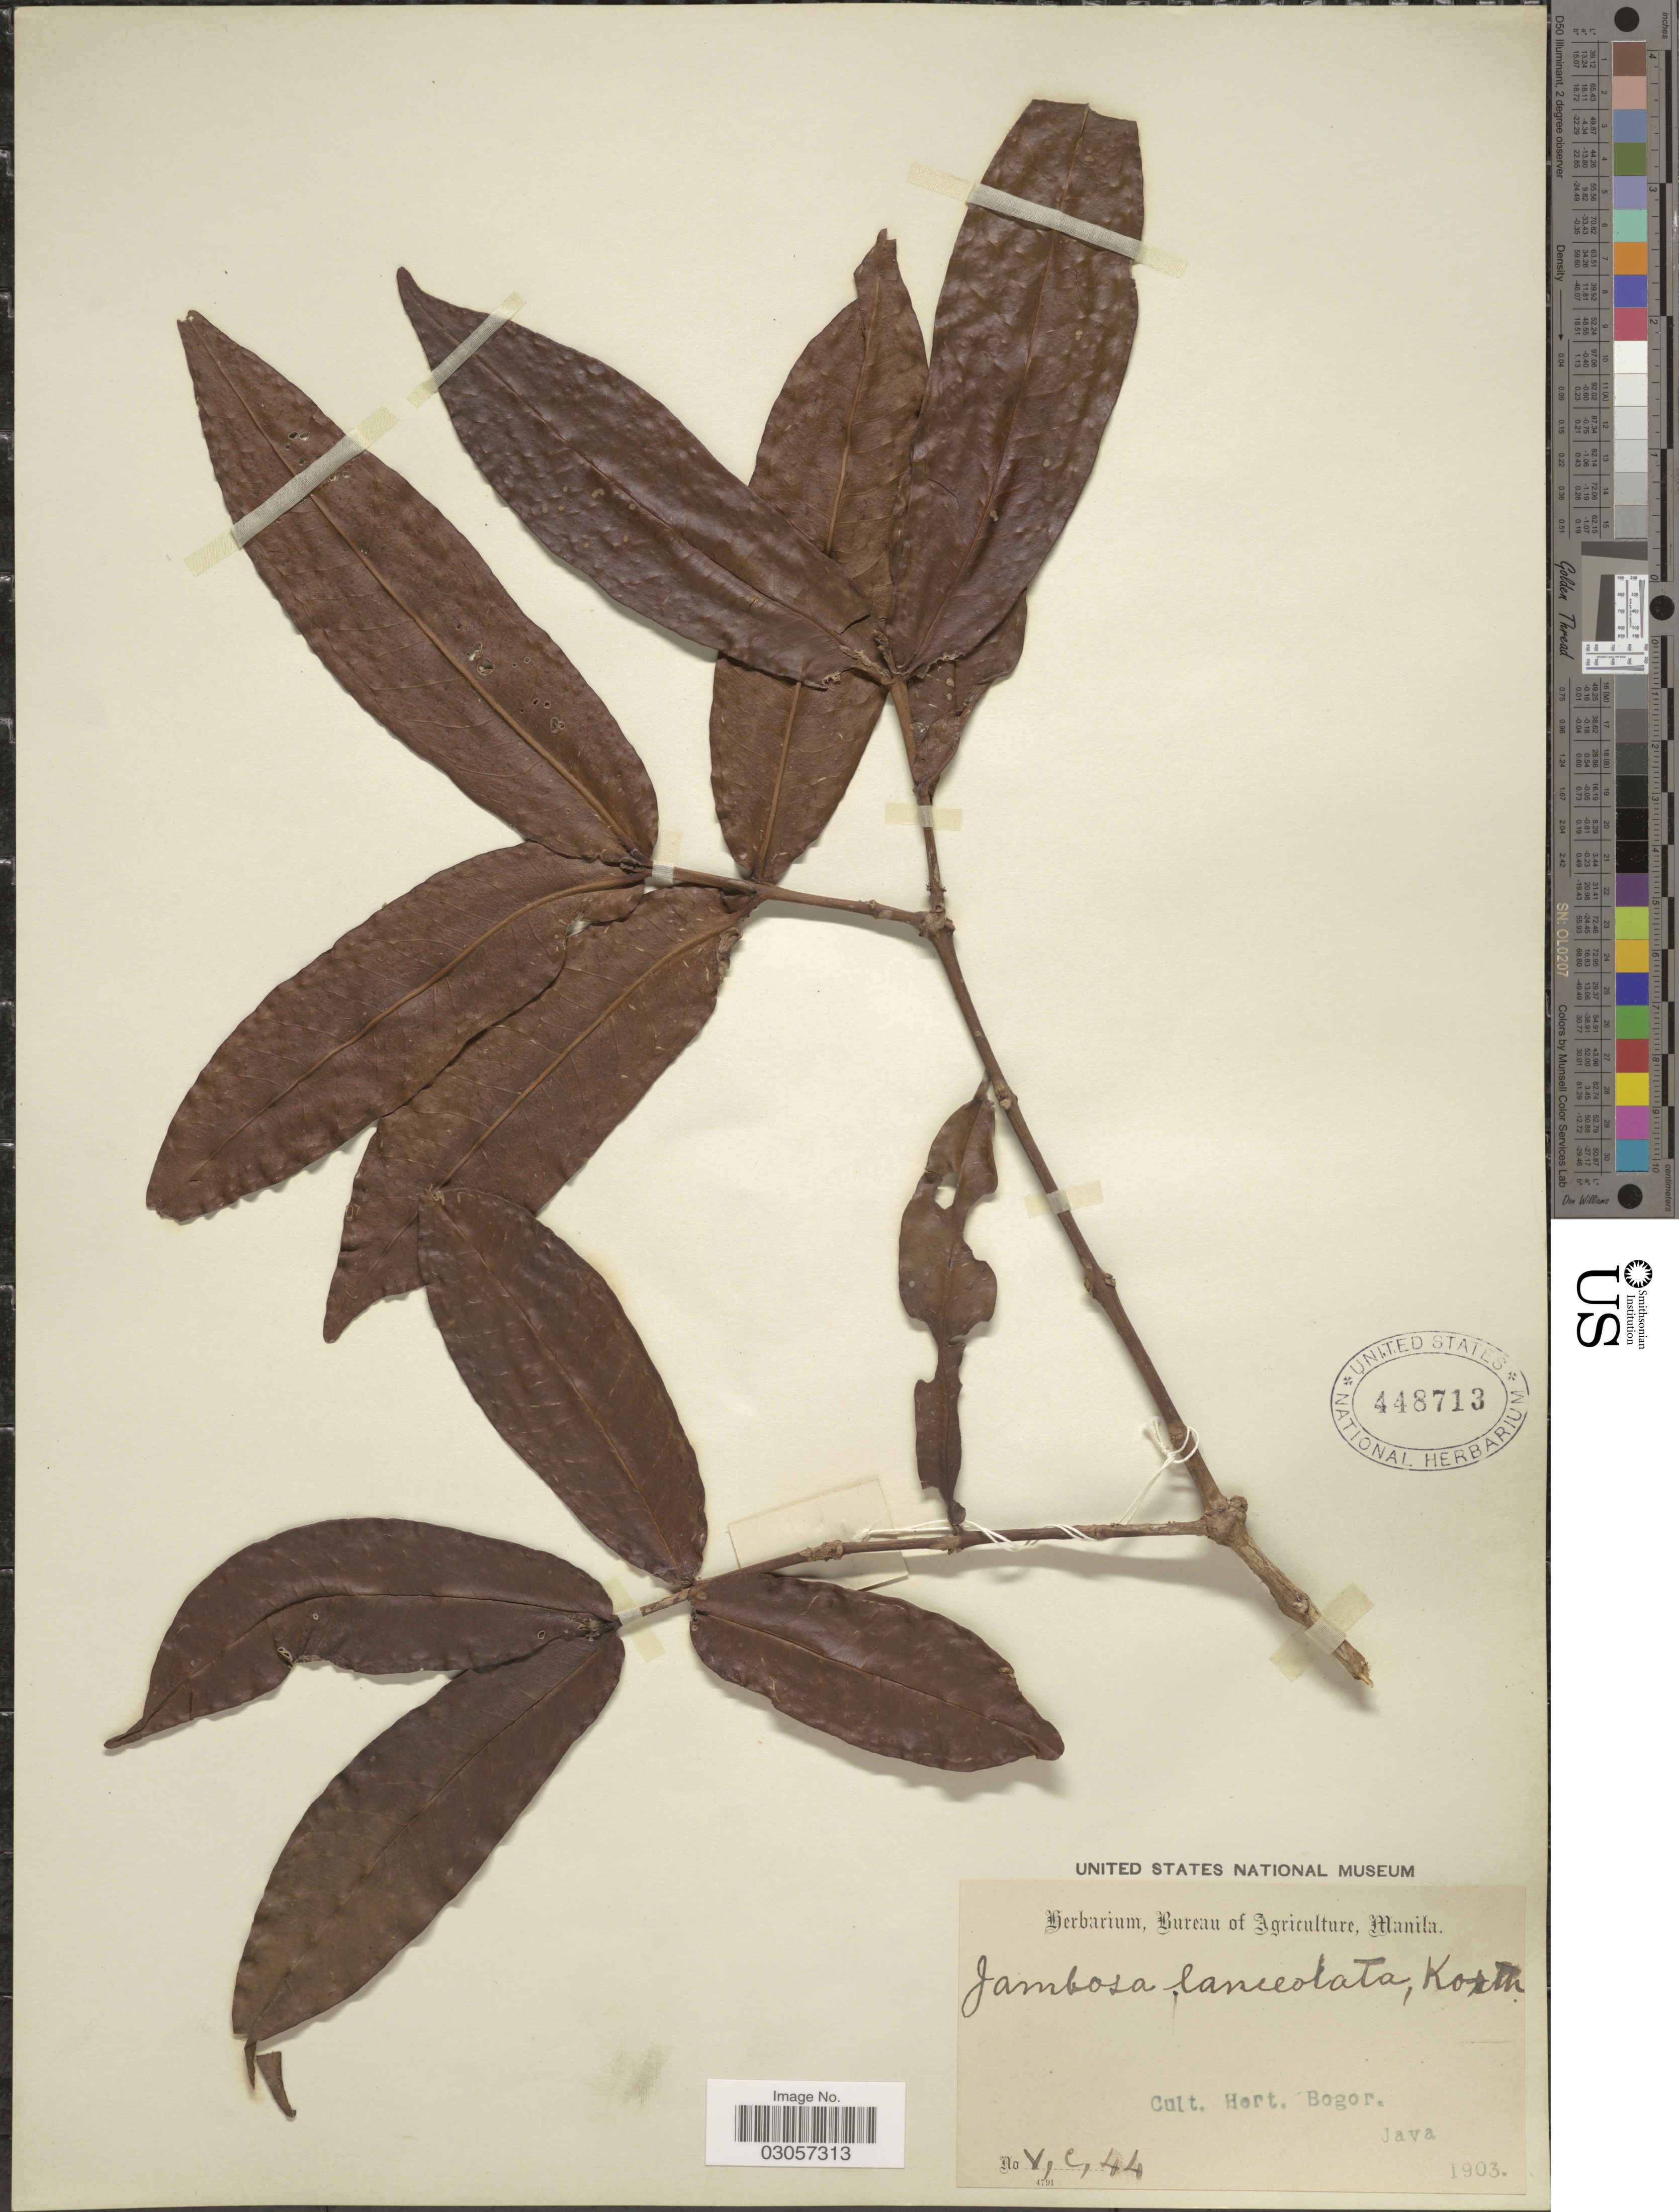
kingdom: Plantae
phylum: Tracheophyta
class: Magnoliopsida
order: Myrtales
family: Myrtaceae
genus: Syzygium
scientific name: Syzygium sp.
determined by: Strong, Mark T., (BOT), Smithsonian Institution - National Museum of Natural History (UNITED STATES)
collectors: Ex herb. Bureau of Agriculture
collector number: V,C, 44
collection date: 1903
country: Indonesia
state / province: Java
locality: Cult. Hort. Bogor.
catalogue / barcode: US 448713